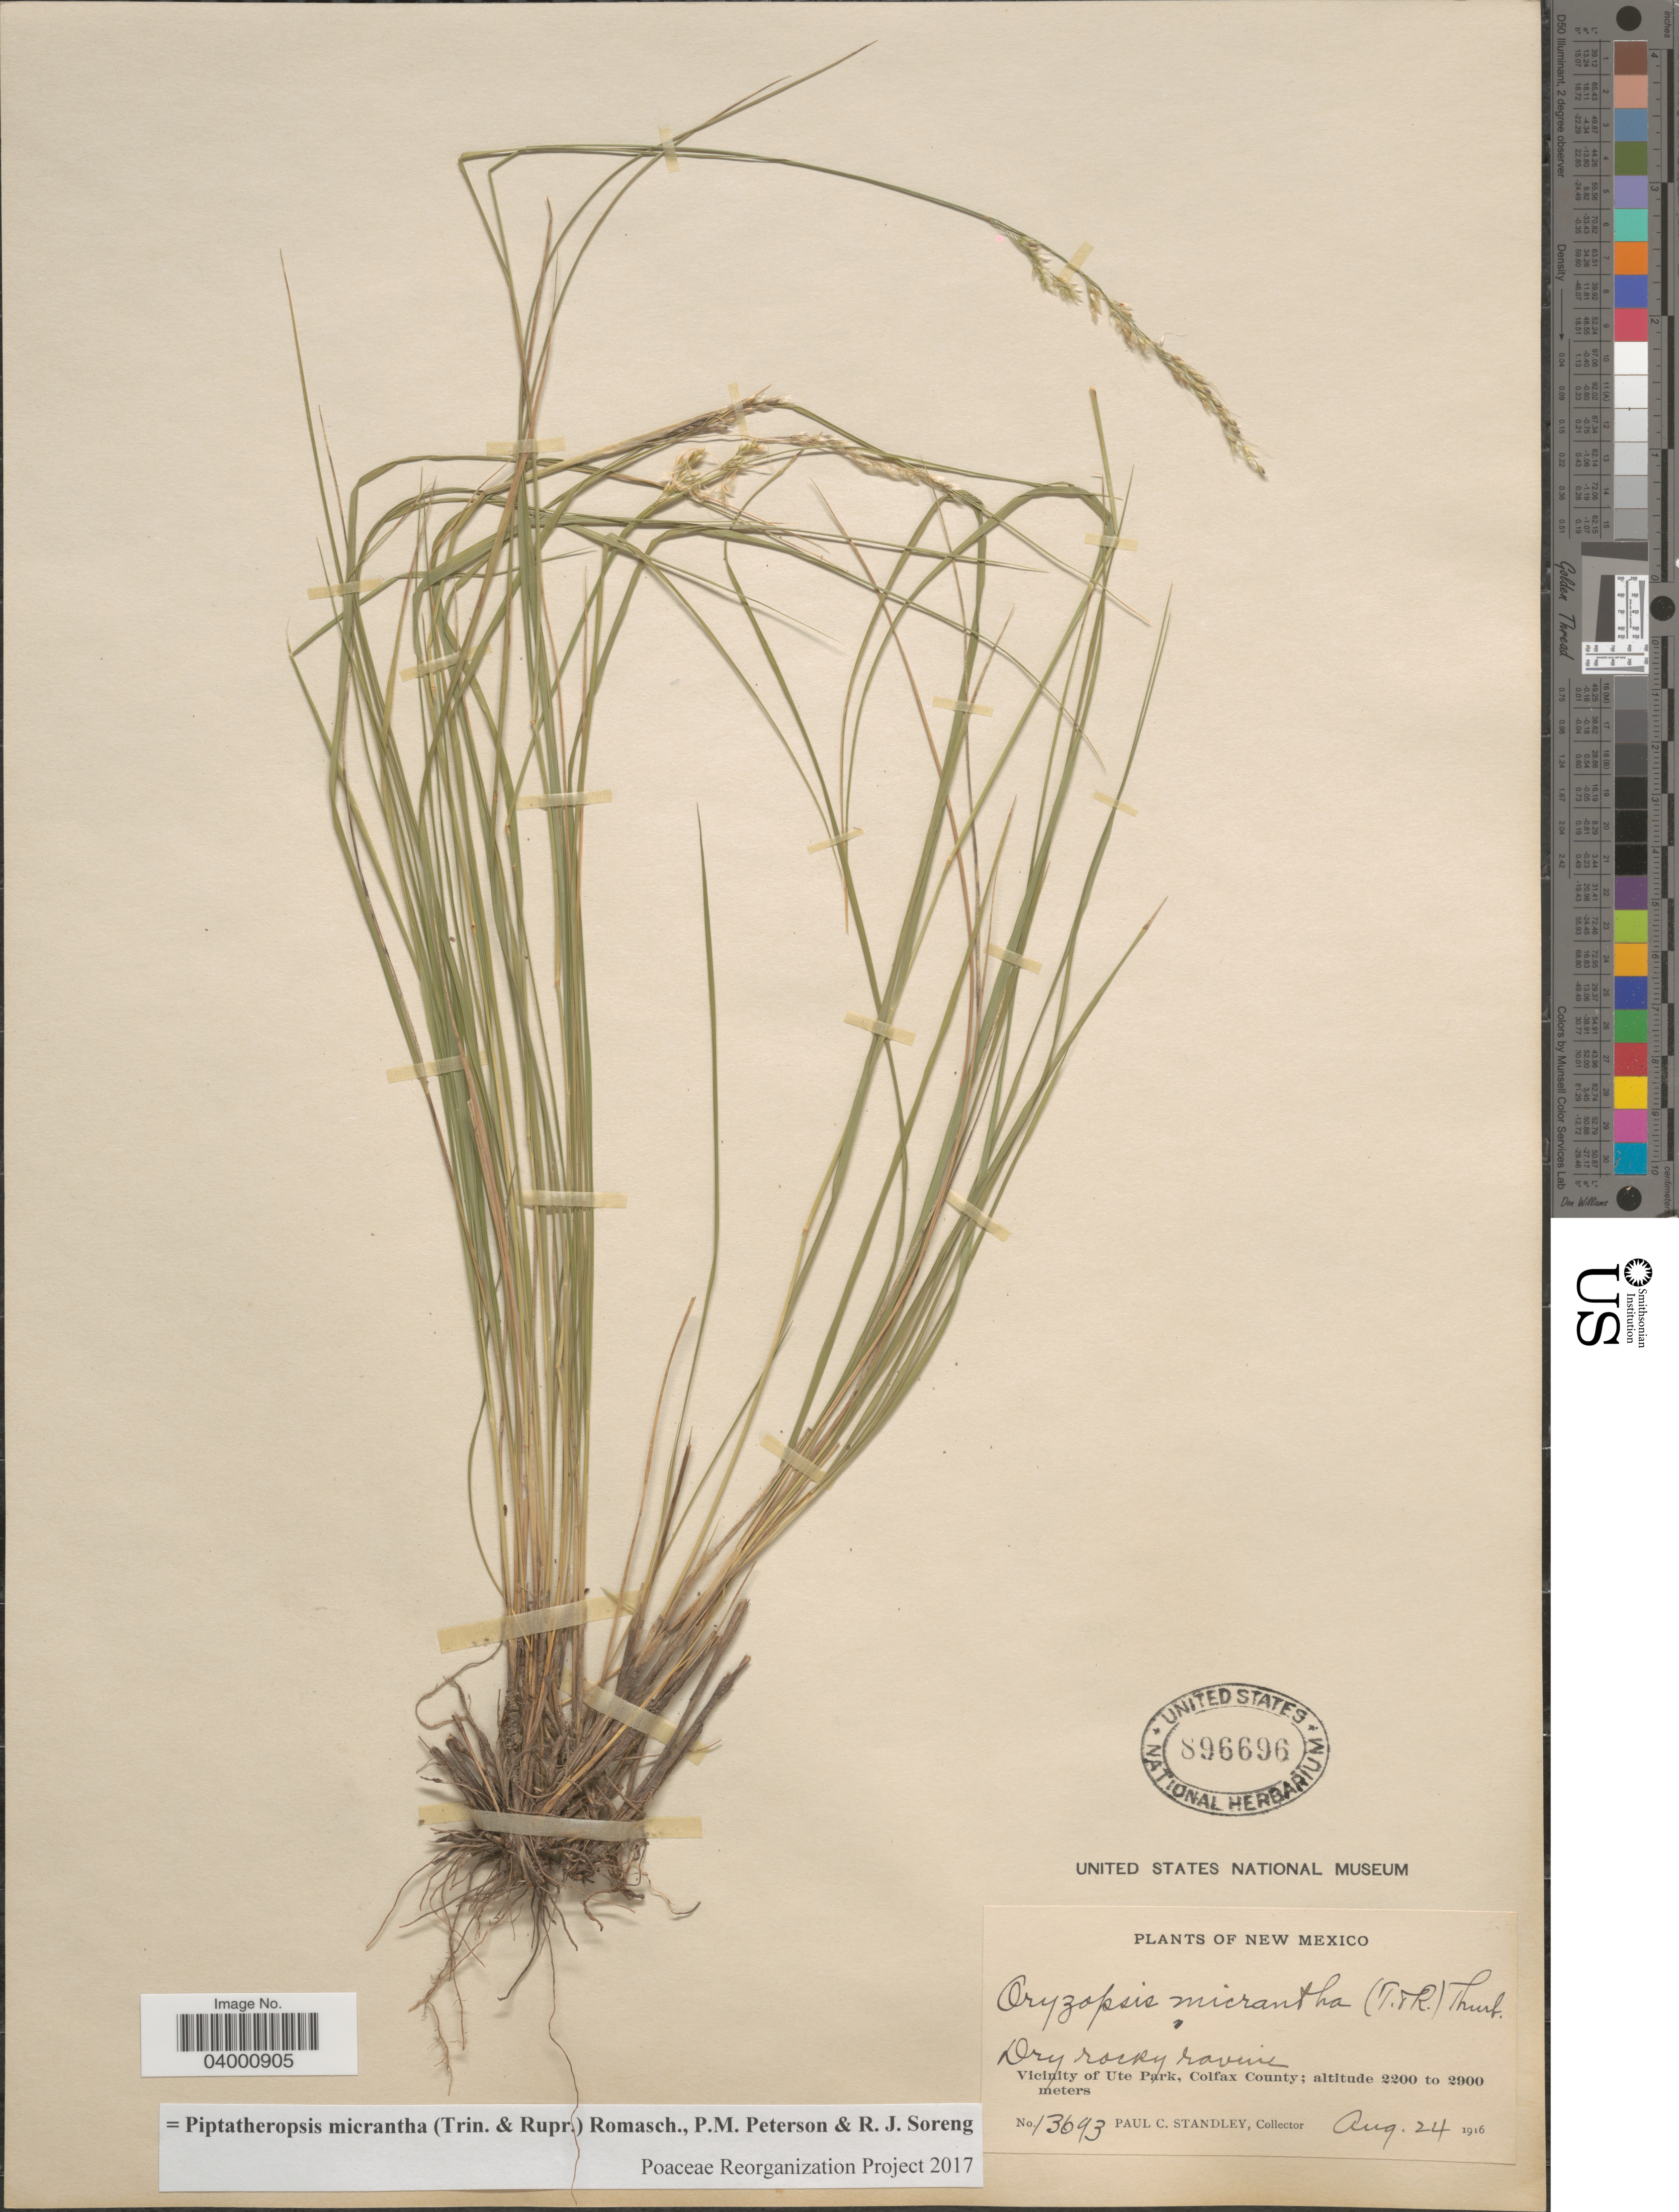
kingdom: Plantae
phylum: Tracheophyta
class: Liliopsida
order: Poales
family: Poaceae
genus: Piptatheropsis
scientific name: Piptatheropsis micrantha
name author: (Trin. & Rupr.) Romasch.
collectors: P. C. Standley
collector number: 13693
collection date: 1916-08-24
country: United States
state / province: New Mexico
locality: Vicinity of Ute Park, Colfax County.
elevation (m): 2200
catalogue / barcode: US 896696